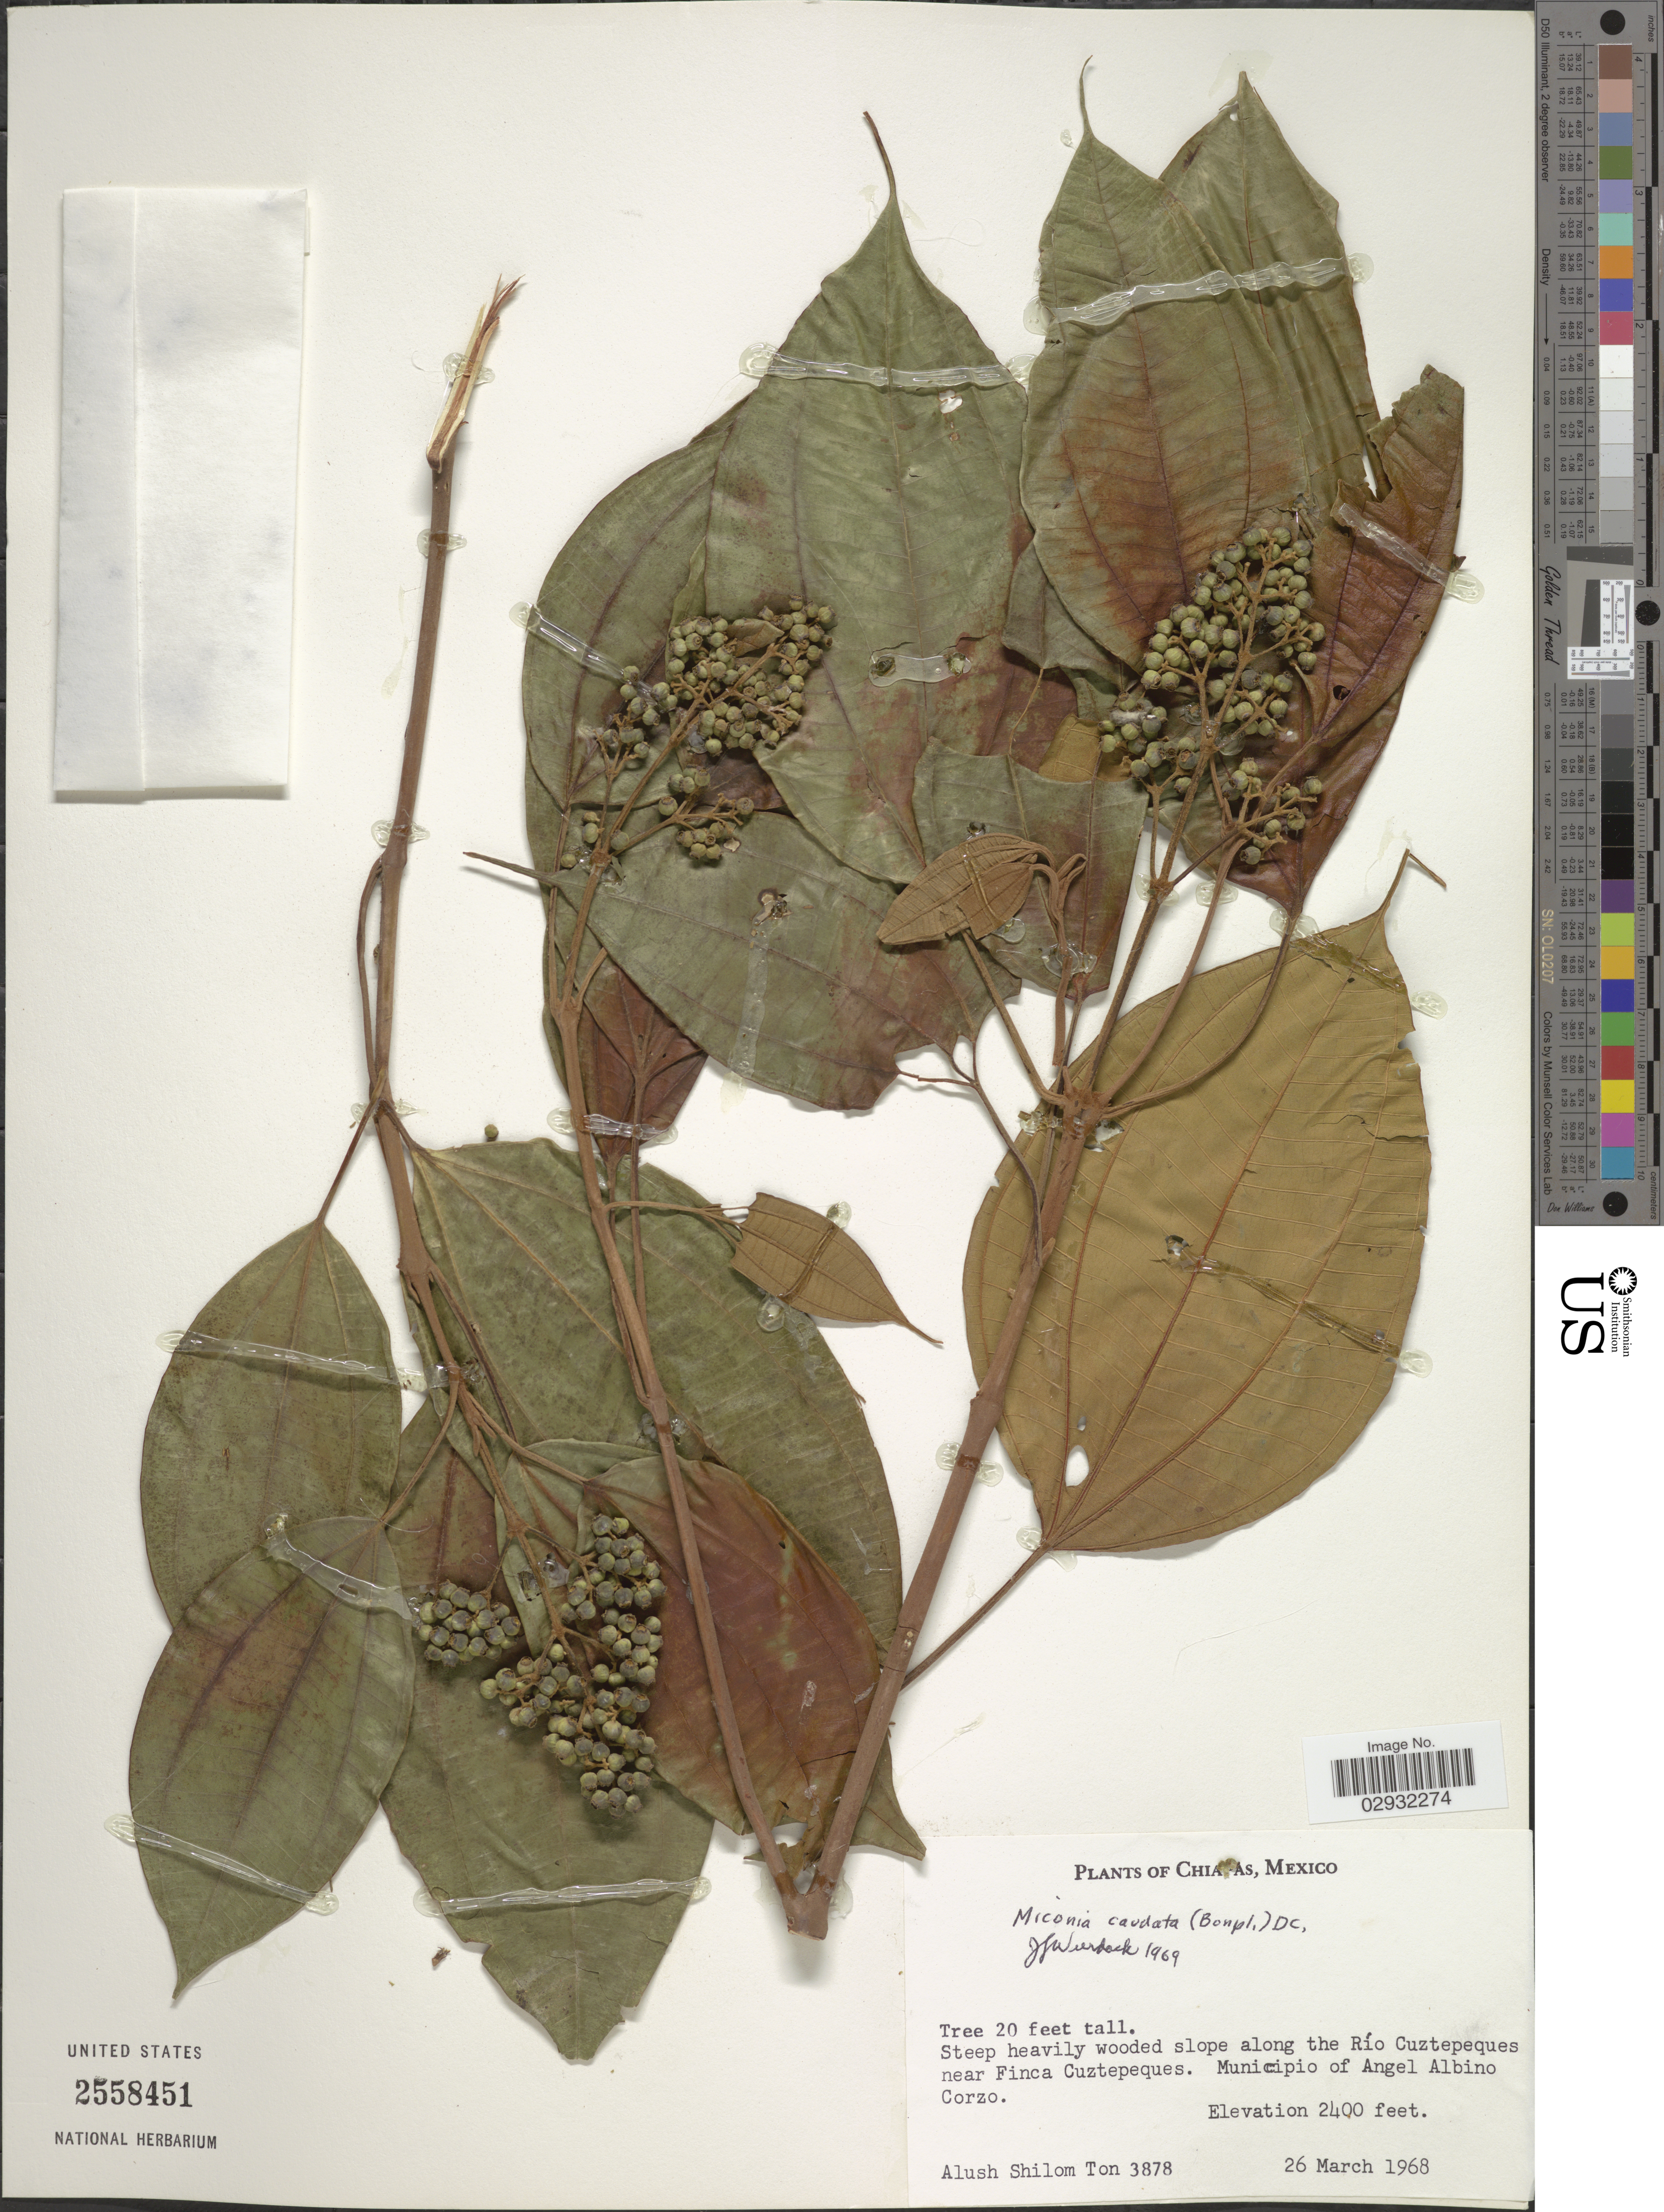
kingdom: Plantae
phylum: Tracheophyta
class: Magnoliopsida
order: Myrtales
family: Melastomataceae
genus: Miconia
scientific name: Miconia caudata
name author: (Bonpl.) DC.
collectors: A. M. Ton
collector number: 3878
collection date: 1968-03-26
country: Mexico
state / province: Chiapas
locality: Steep heavily wooded slope along the Río Cuztepeques near Finca Cuztepeques. Municipio of Angel Albino Corzo.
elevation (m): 732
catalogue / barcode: US 2558451